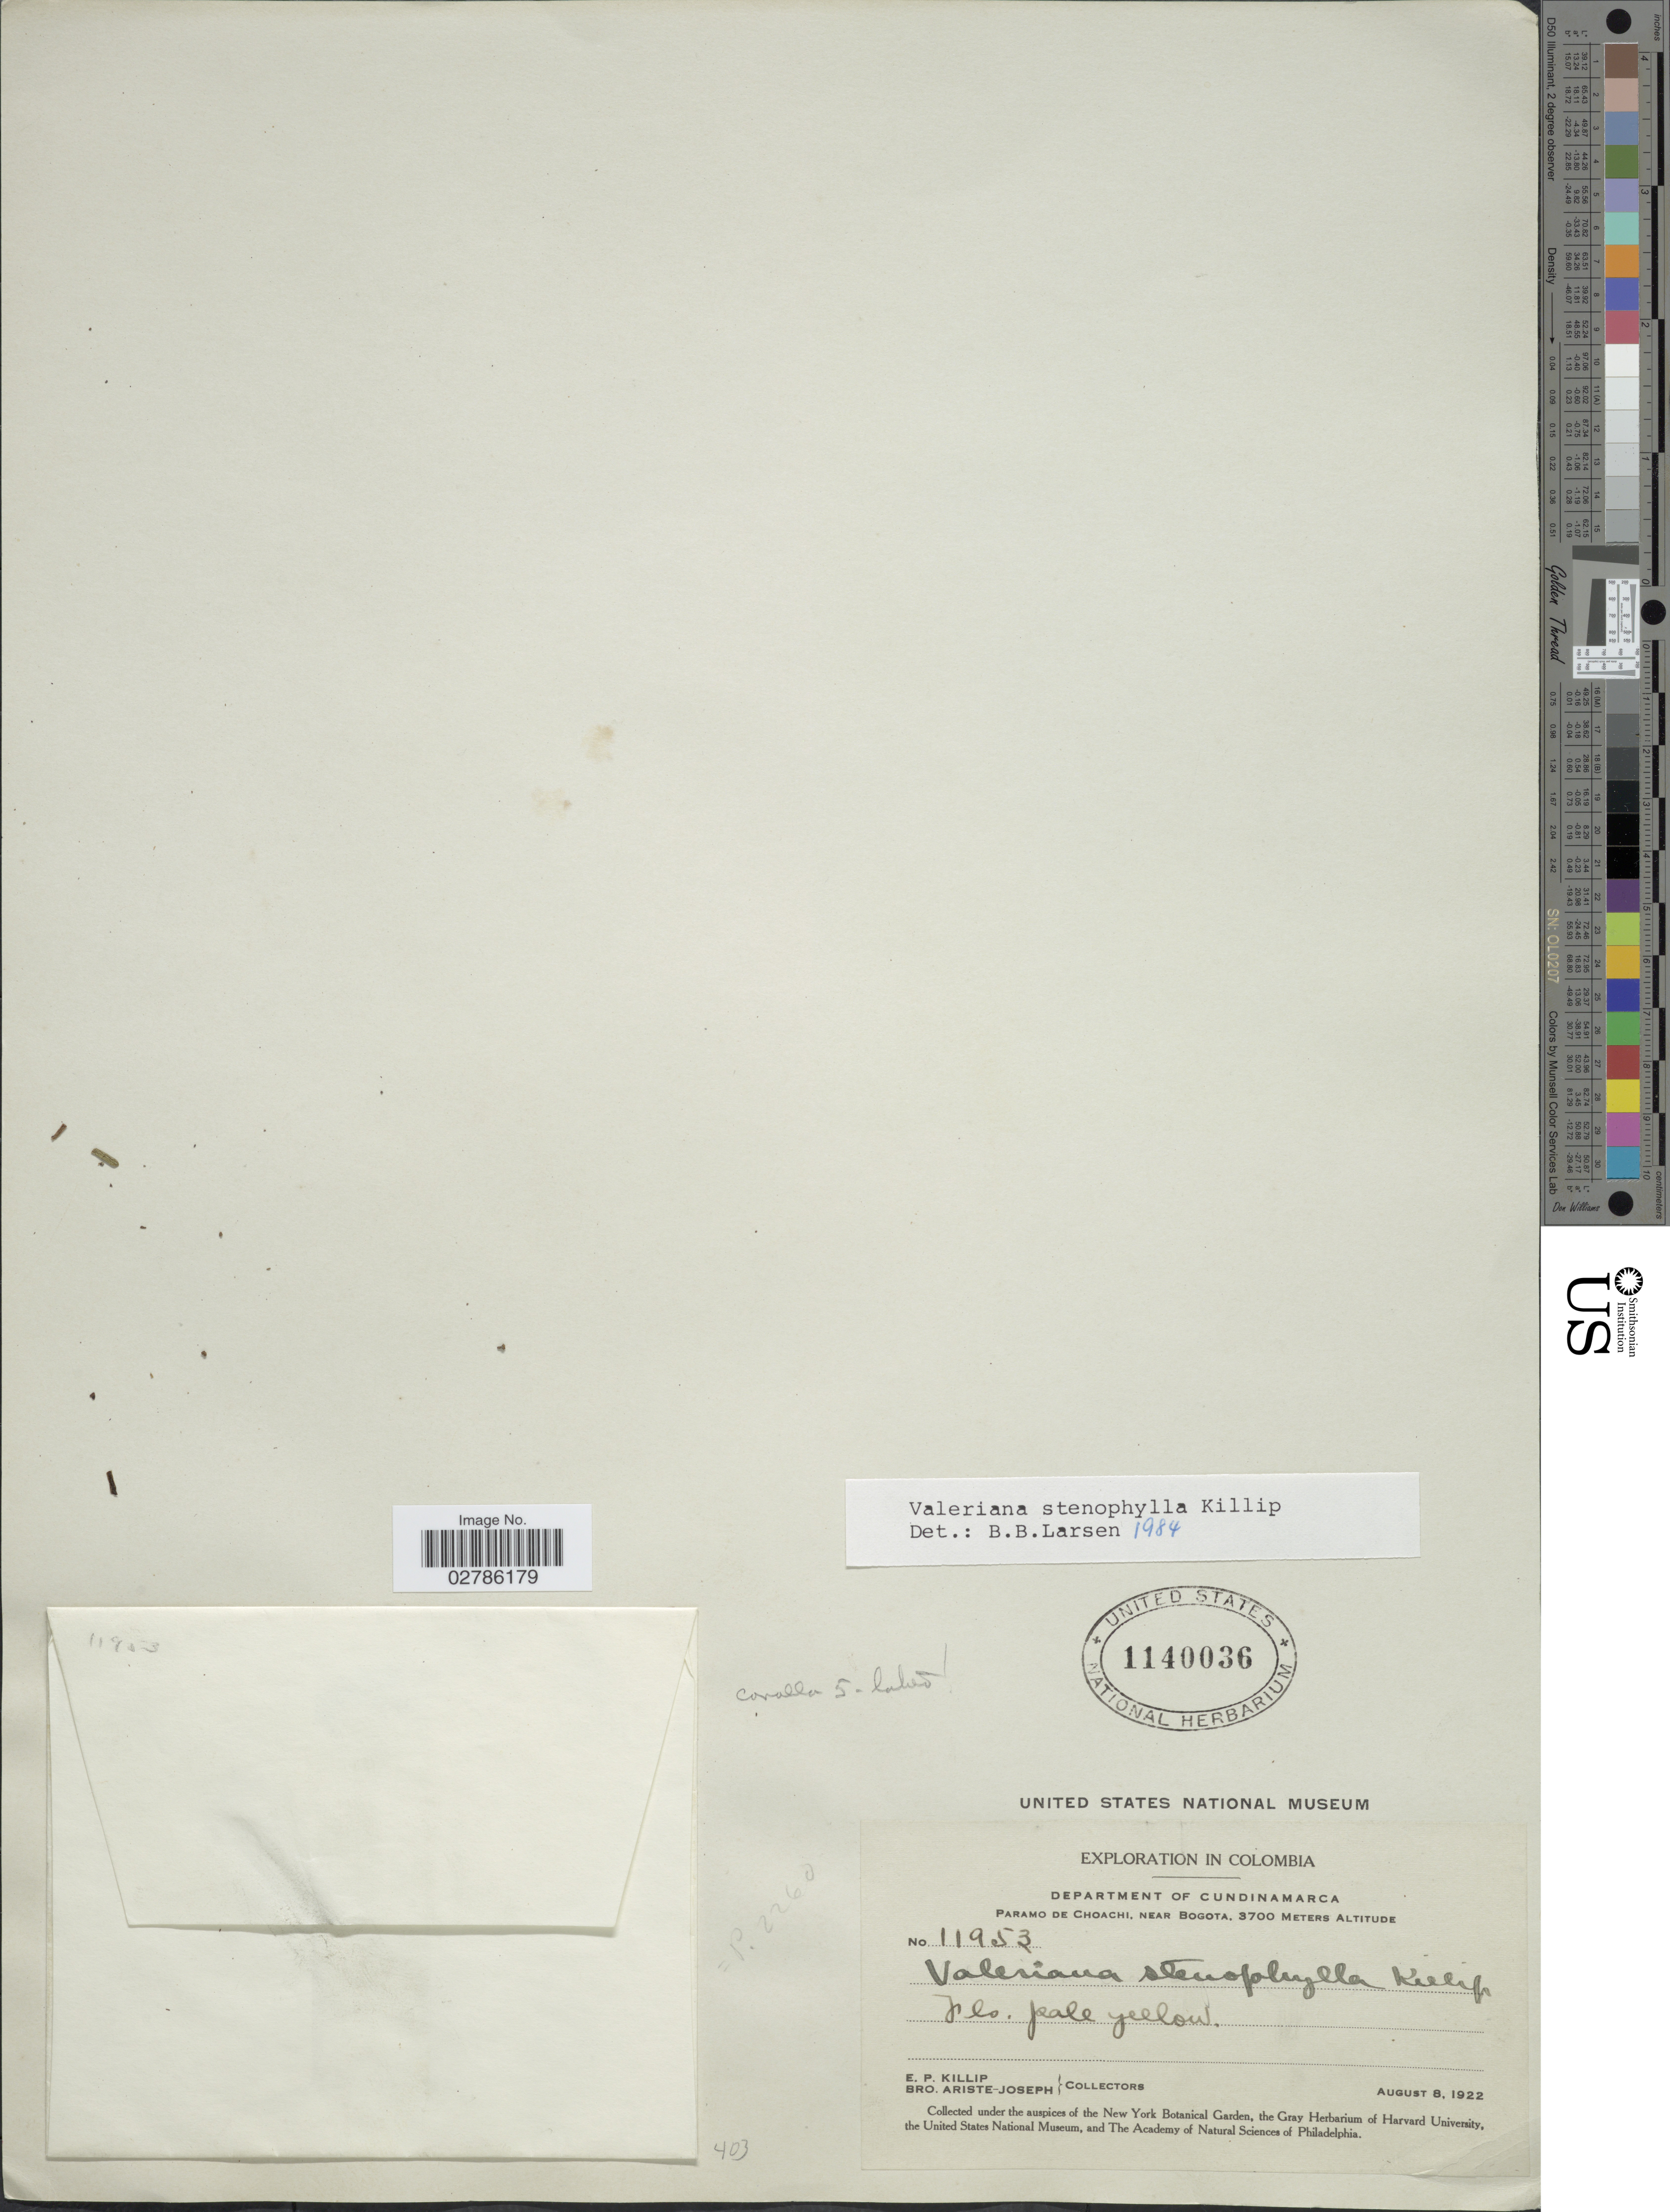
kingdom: Plantae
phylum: Tracheophyta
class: Magnoliopsida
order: Dipsacales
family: Caprifoliaceae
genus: Valeriana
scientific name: Valeriana stenophylla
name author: Killip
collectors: E. P. Killip & Bro. Ariste-Joseph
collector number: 11953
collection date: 1922-08-08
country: Colombia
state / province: Cundinamarca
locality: Department of Cundinamarca, Paramo de Choachi, near Bogota.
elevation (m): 3700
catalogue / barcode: US 1140036